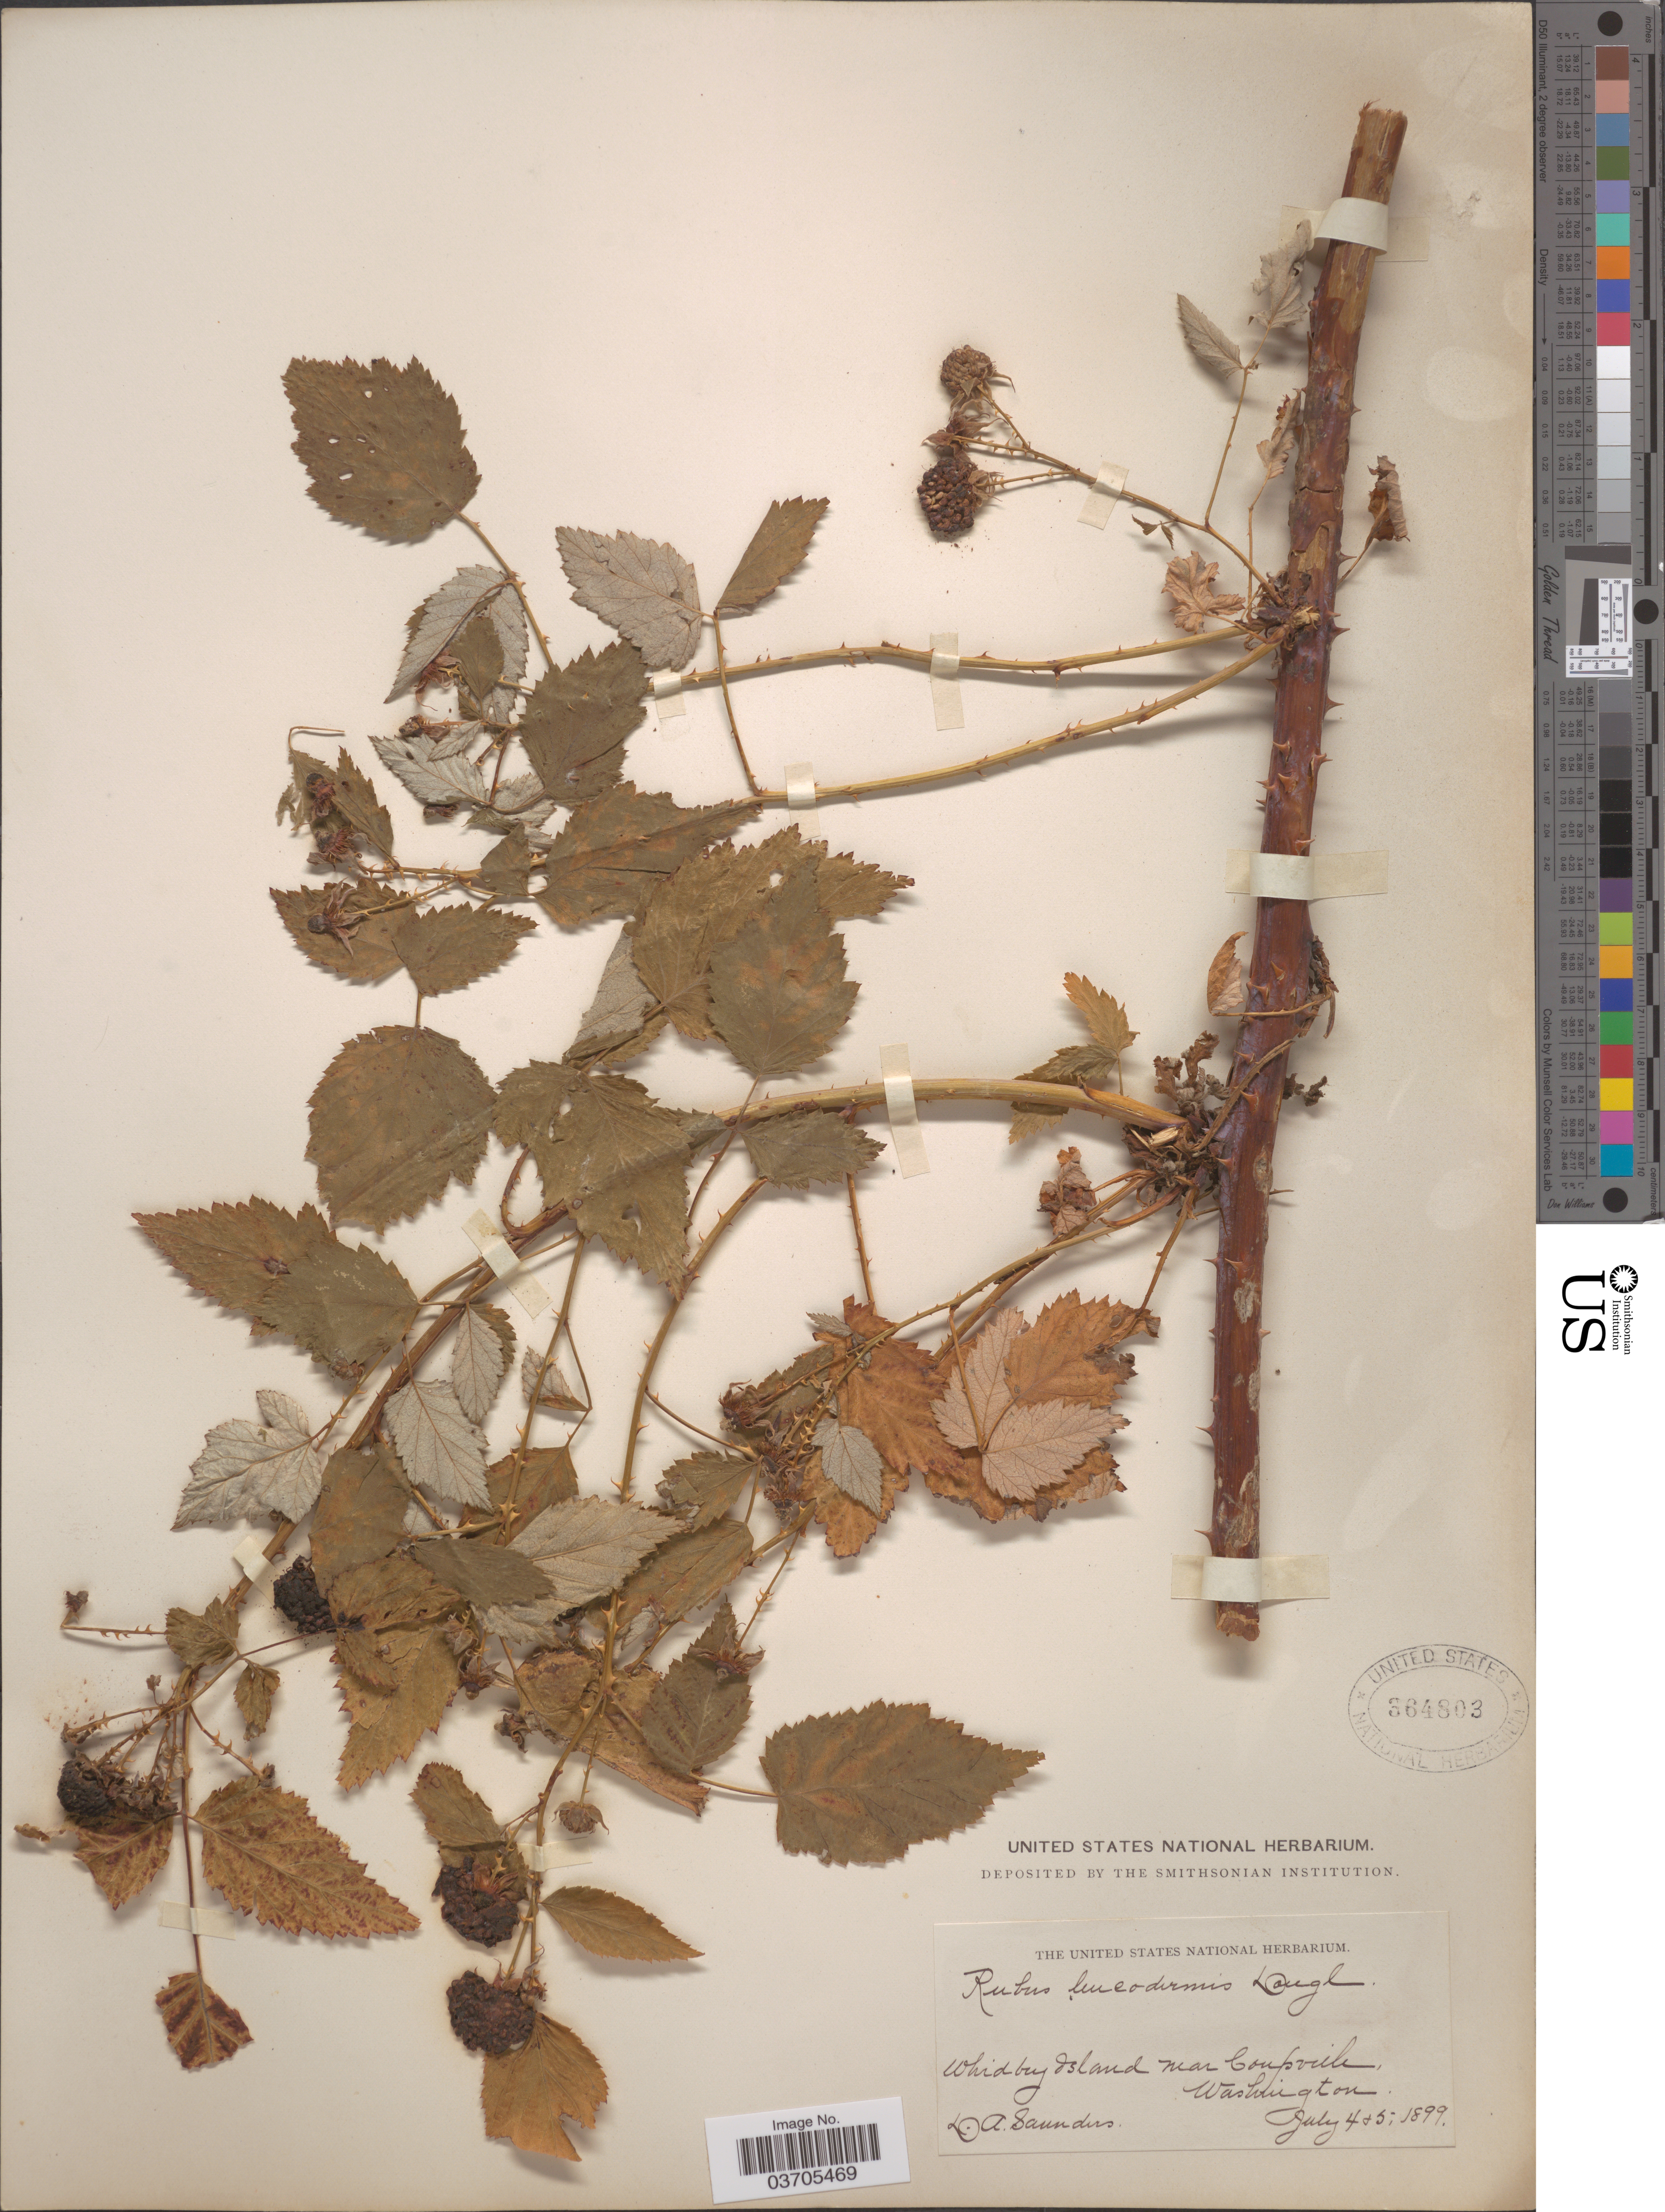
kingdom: Plantae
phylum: Tracheophyta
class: Magnoliopsida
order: Rosales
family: Rosaceae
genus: Rubus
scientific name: Rubus leucodermis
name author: Douglas ex Torr. & A. Gray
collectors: D. Saunders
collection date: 1899-07-04/1899-07-05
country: United States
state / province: Washington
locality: Whidbey Island near Coupville.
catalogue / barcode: US 364803